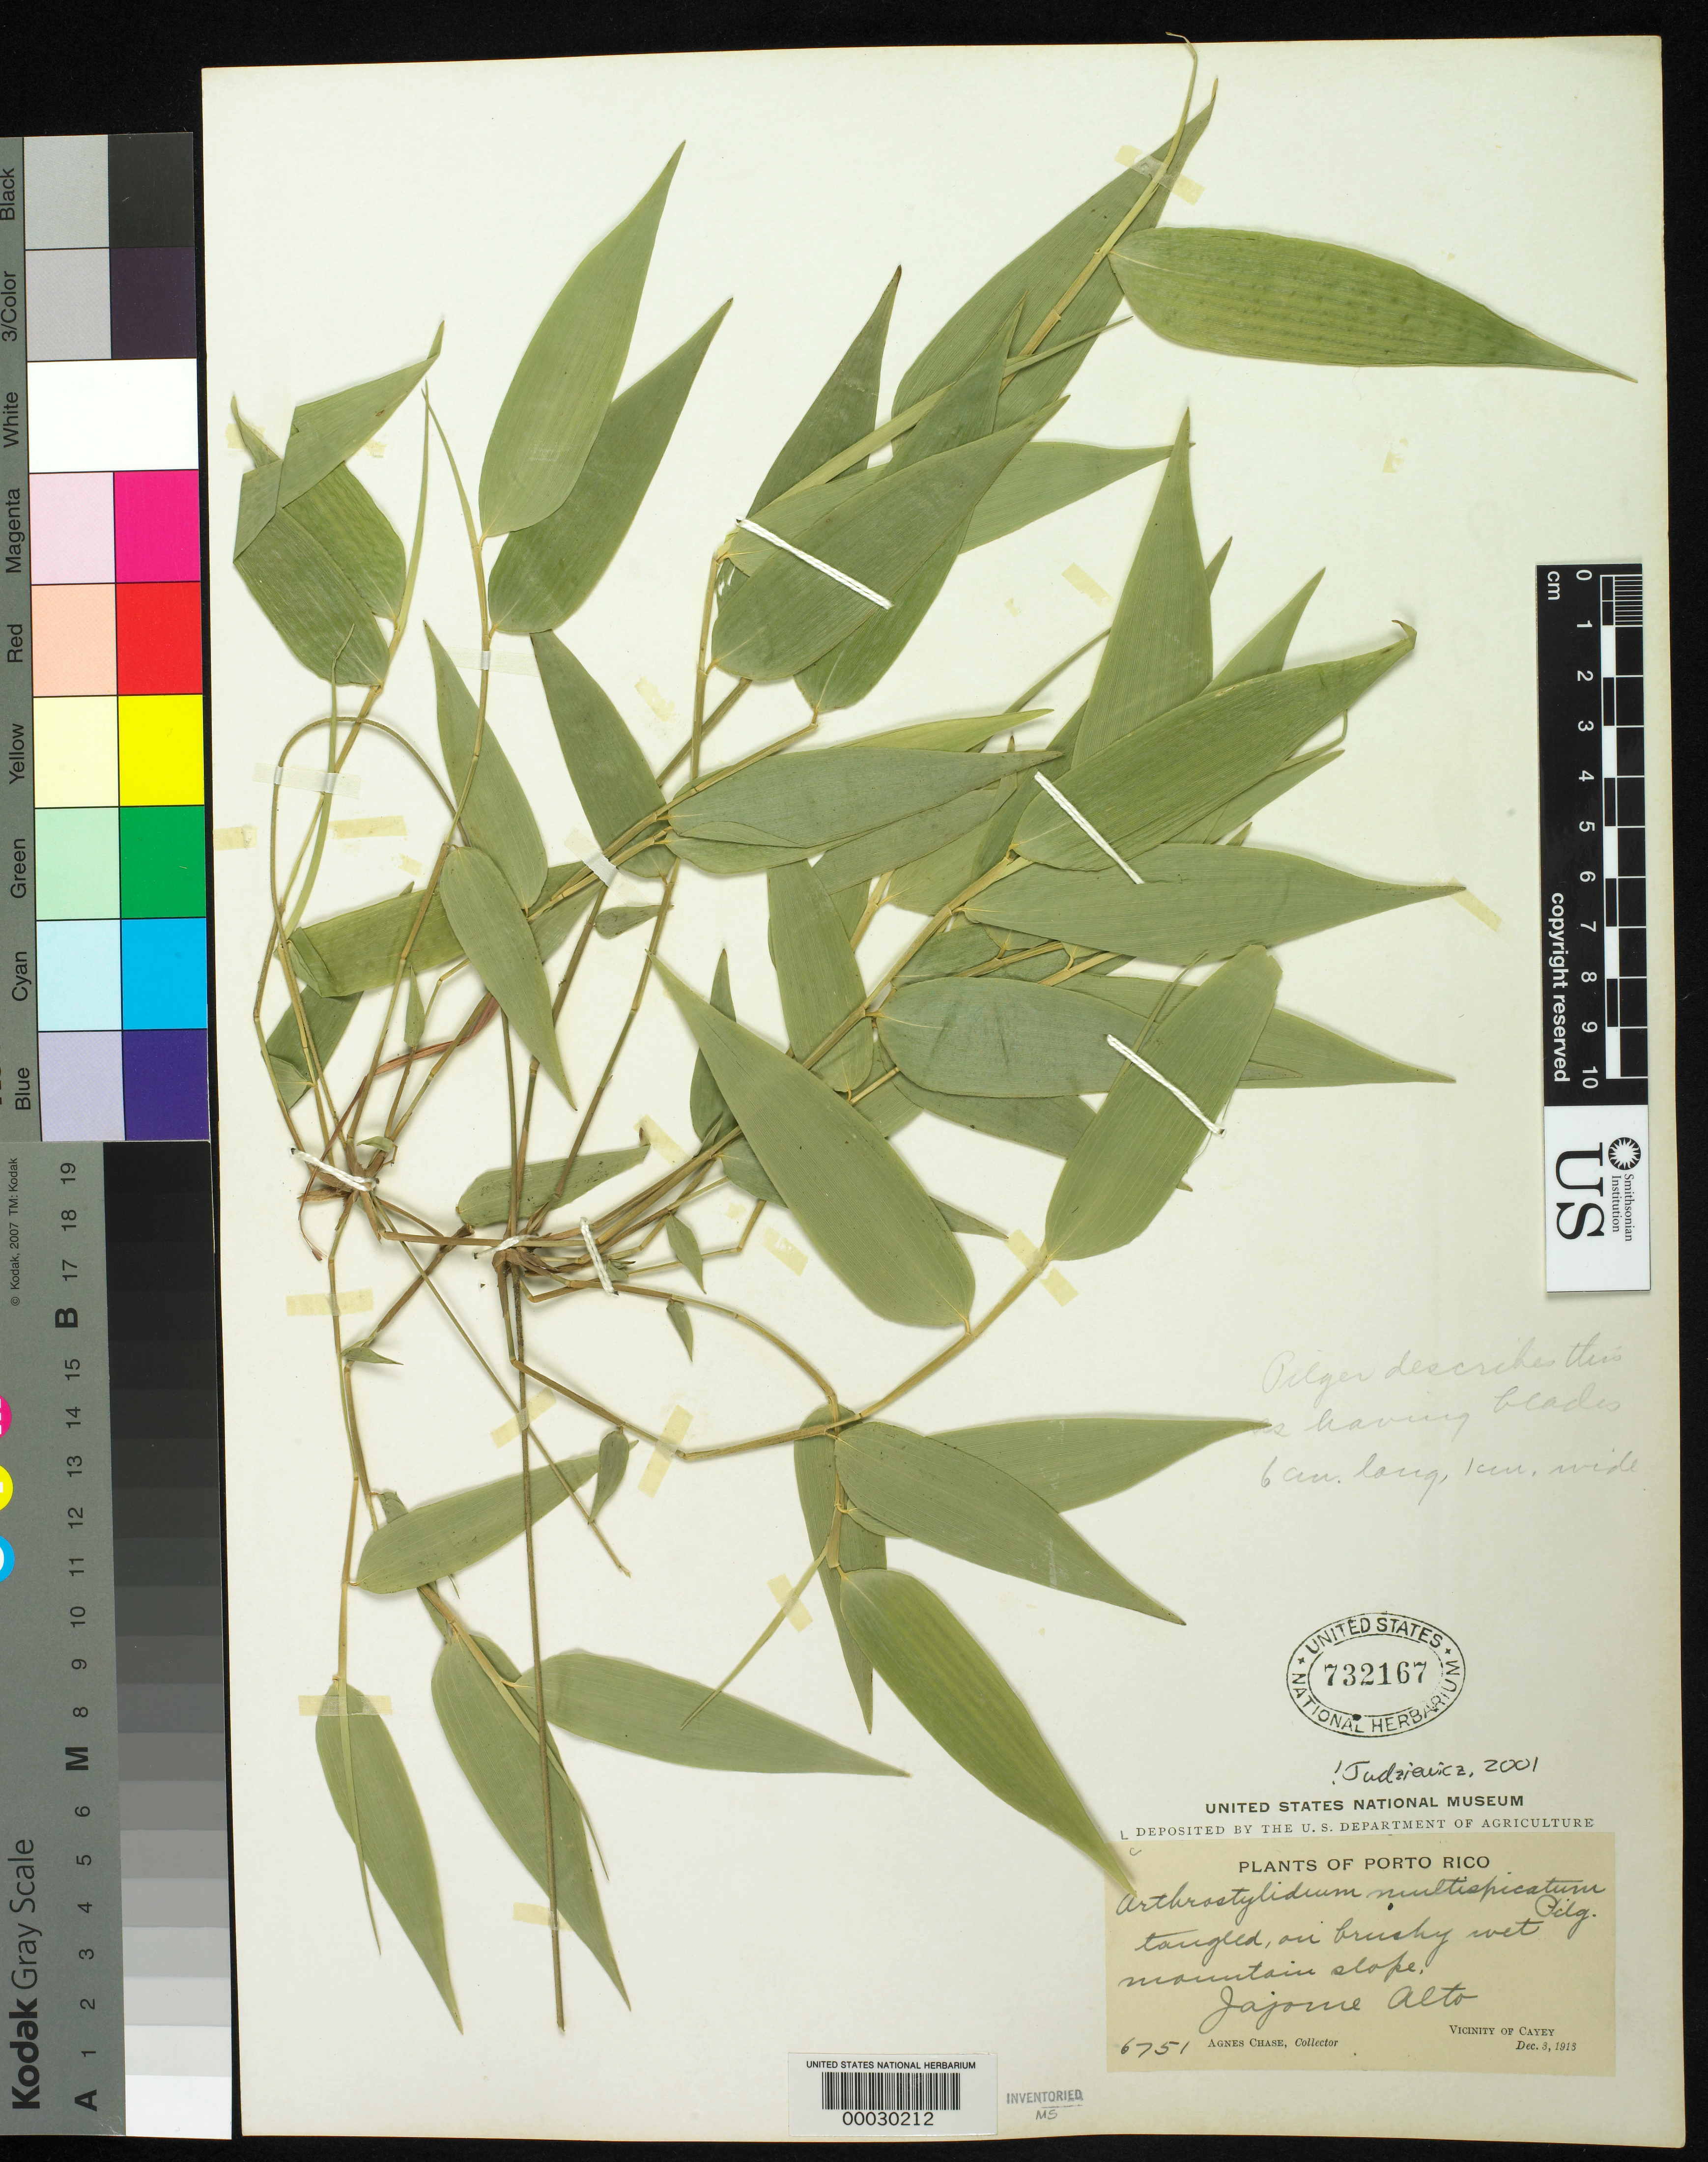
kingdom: Plantae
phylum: Tracheophyta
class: Liliopsida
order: Poales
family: Poaceae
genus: Arthrostylidium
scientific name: Arthrostylidium multispicatum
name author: Pilg. in Urb.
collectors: A. Chase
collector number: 6751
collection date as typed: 03 Dec 1913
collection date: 1913-12-03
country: Puerto Rico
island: Greater Antilles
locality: Cayey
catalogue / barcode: US 732167